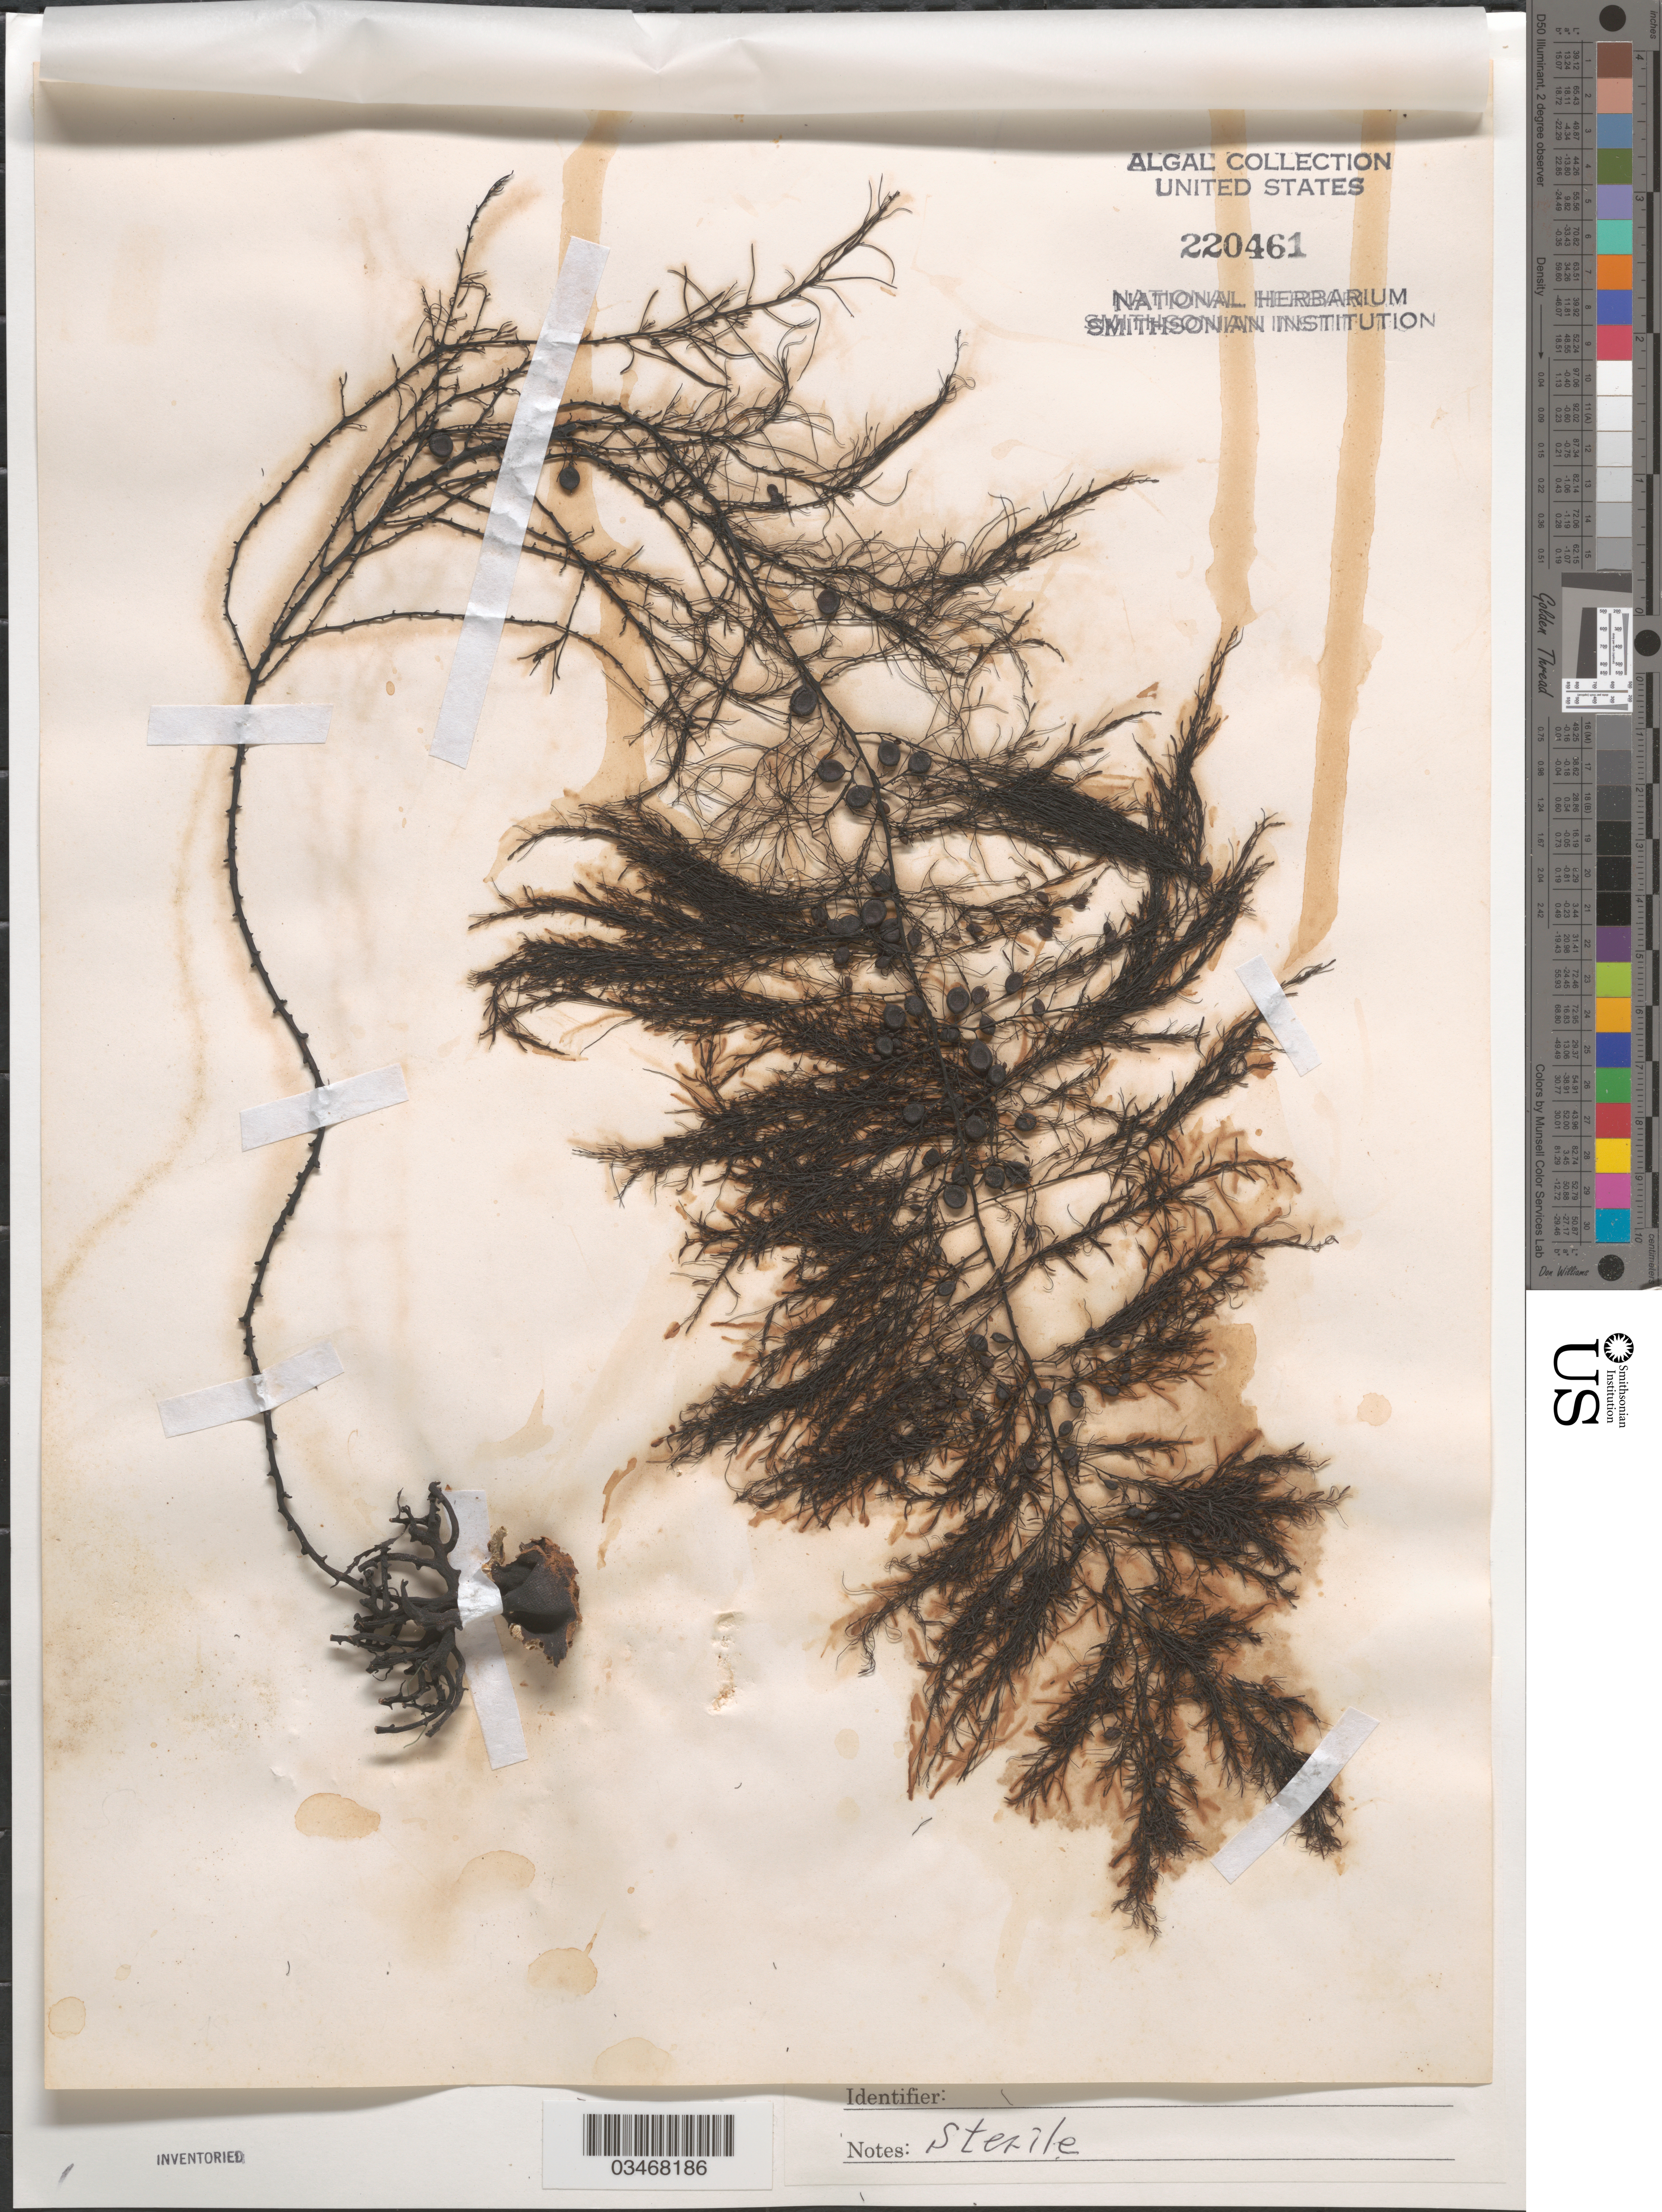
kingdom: Chromista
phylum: Ochrophyta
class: Phaeophyceae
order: Fucales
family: Sargassaceae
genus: Sargassum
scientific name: Sargassum autumnale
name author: Yoshida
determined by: Kajimura, Mitsuo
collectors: M. Kajimura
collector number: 3523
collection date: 1988-08-18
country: Japan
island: Oki Islands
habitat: On rocky bottom.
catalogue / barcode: US 220461